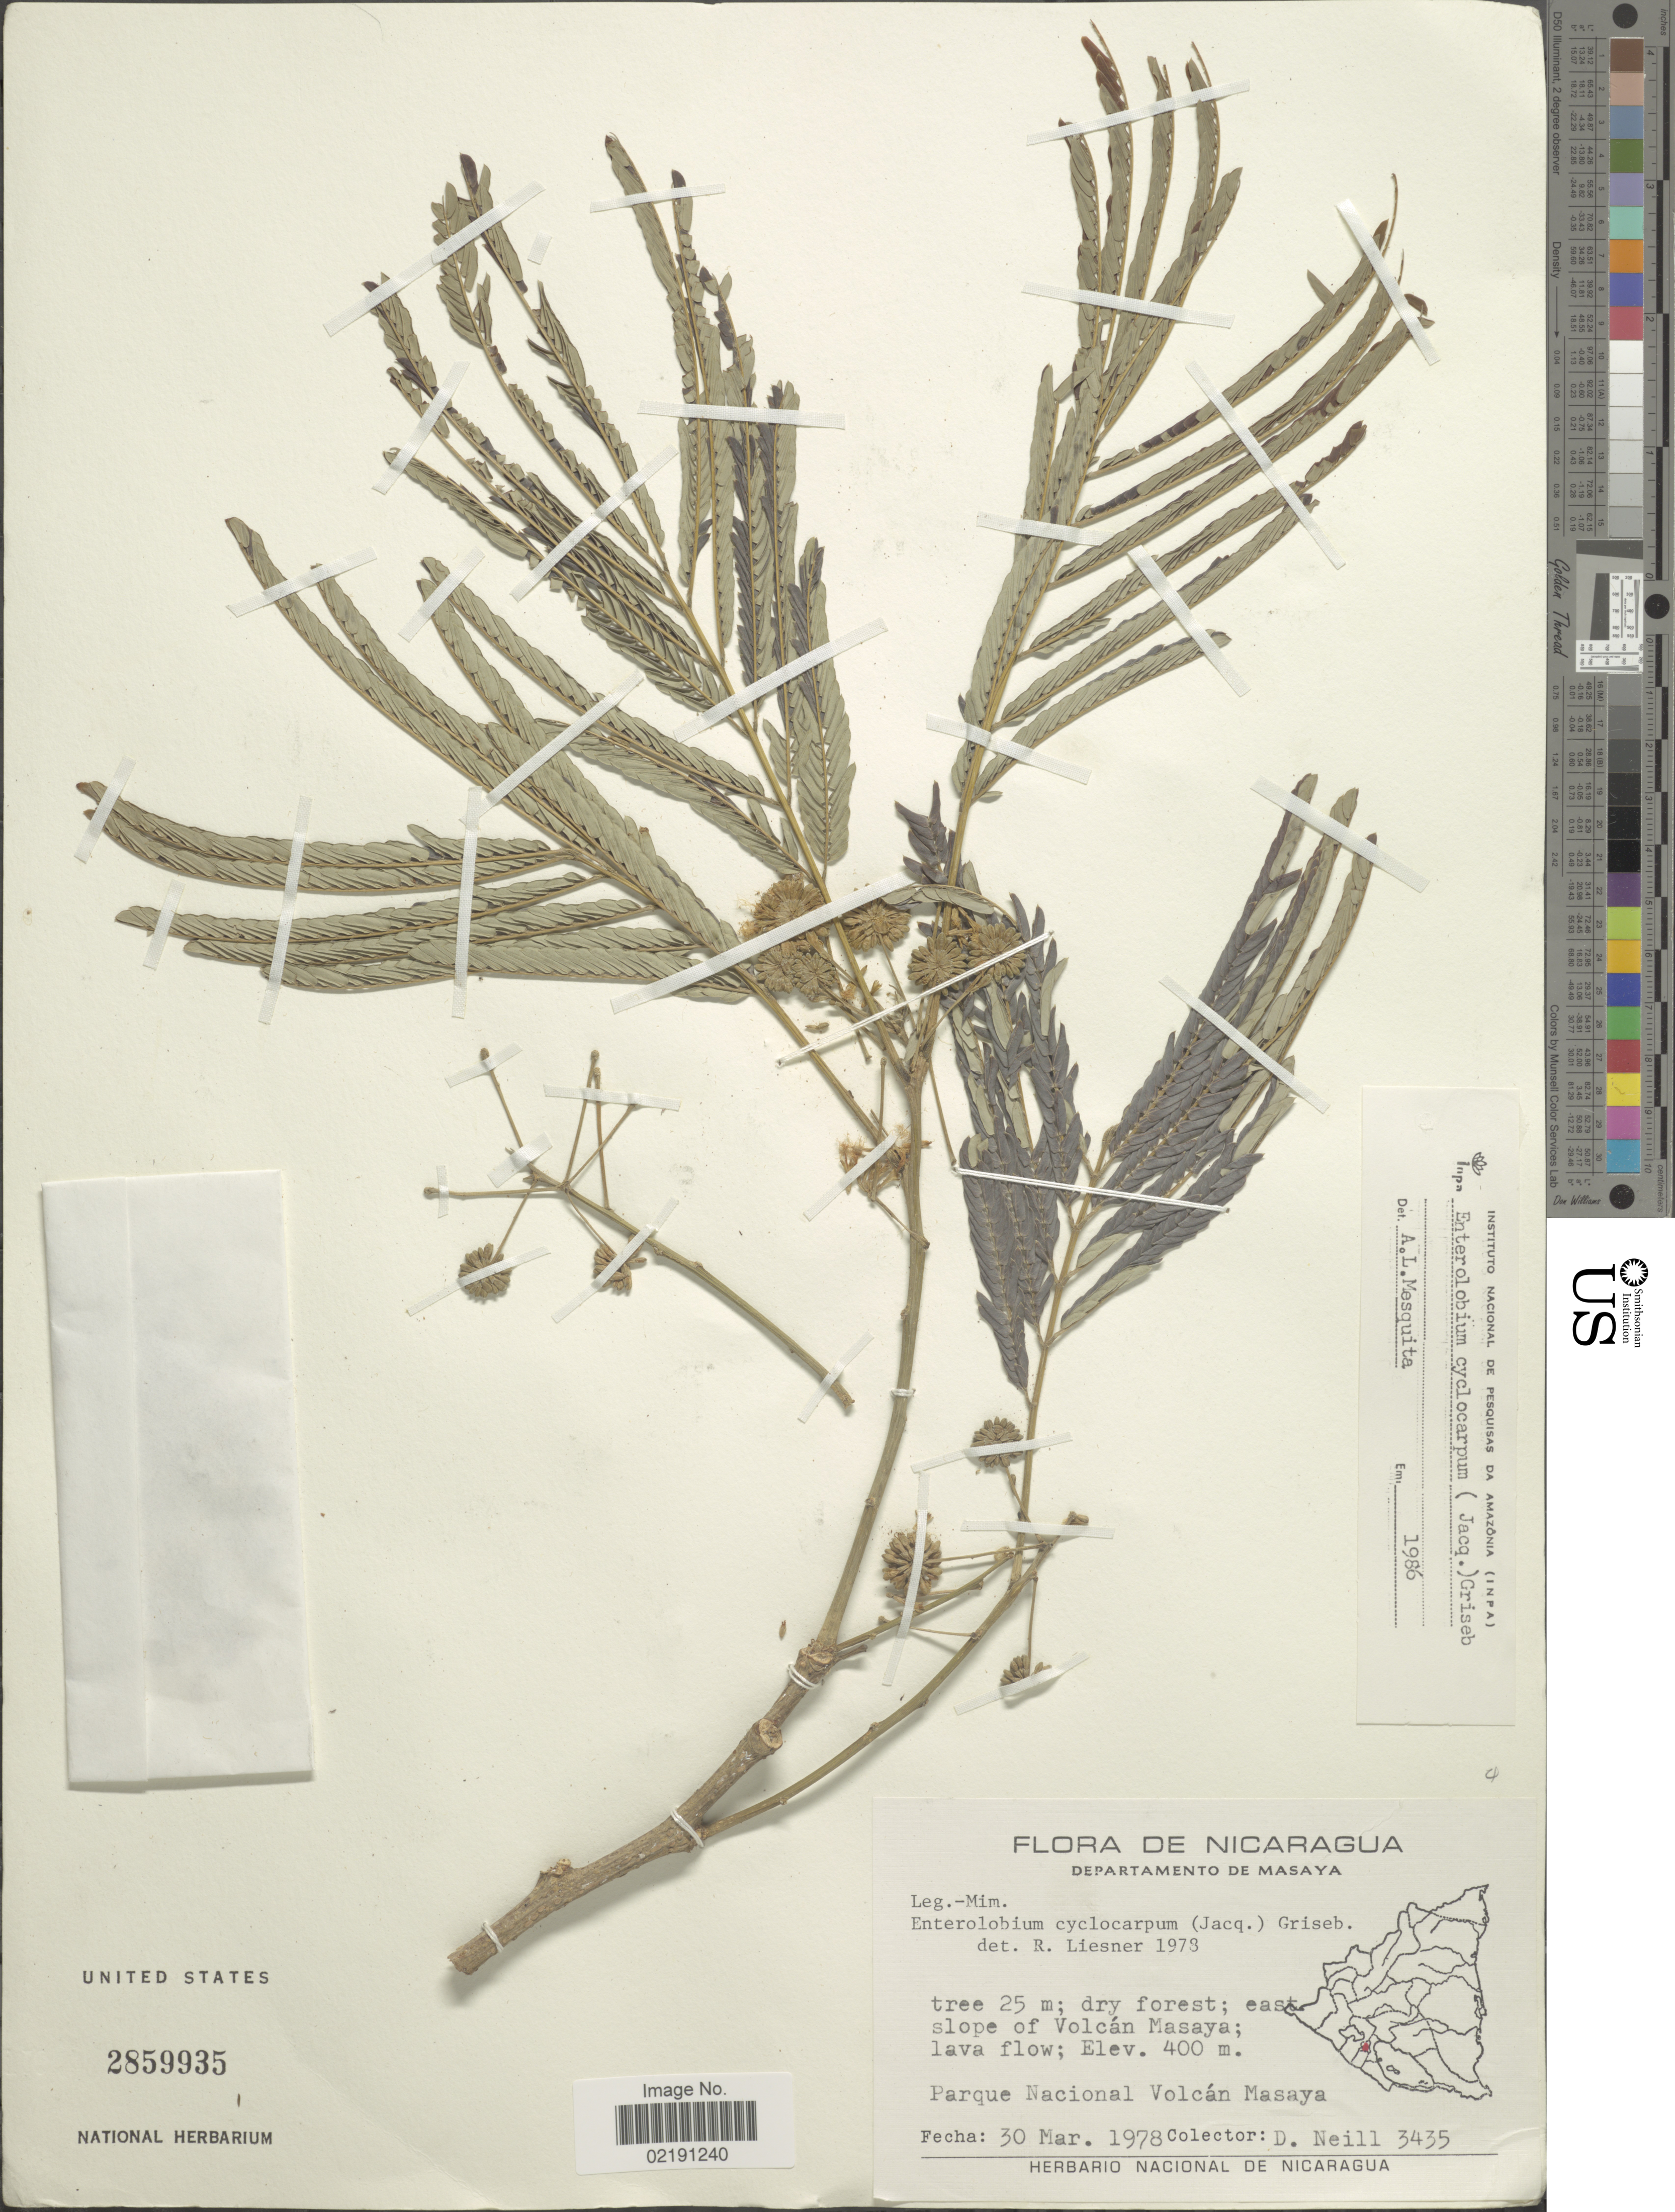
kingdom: Plantae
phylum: Tracheophyta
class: Magnoliopsida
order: Fabales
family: Fabaceae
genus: Enterolobium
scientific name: Enterolobium cyclocarpum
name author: (Jacq.) Griseb.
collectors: D. Neill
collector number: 3435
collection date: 1978-03-30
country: Nicaragua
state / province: Masaya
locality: Departamento de Masaya. East slope of Volcán Masaya. Parque Nacional Volcán Masaya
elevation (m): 400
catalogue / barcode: US 2859935